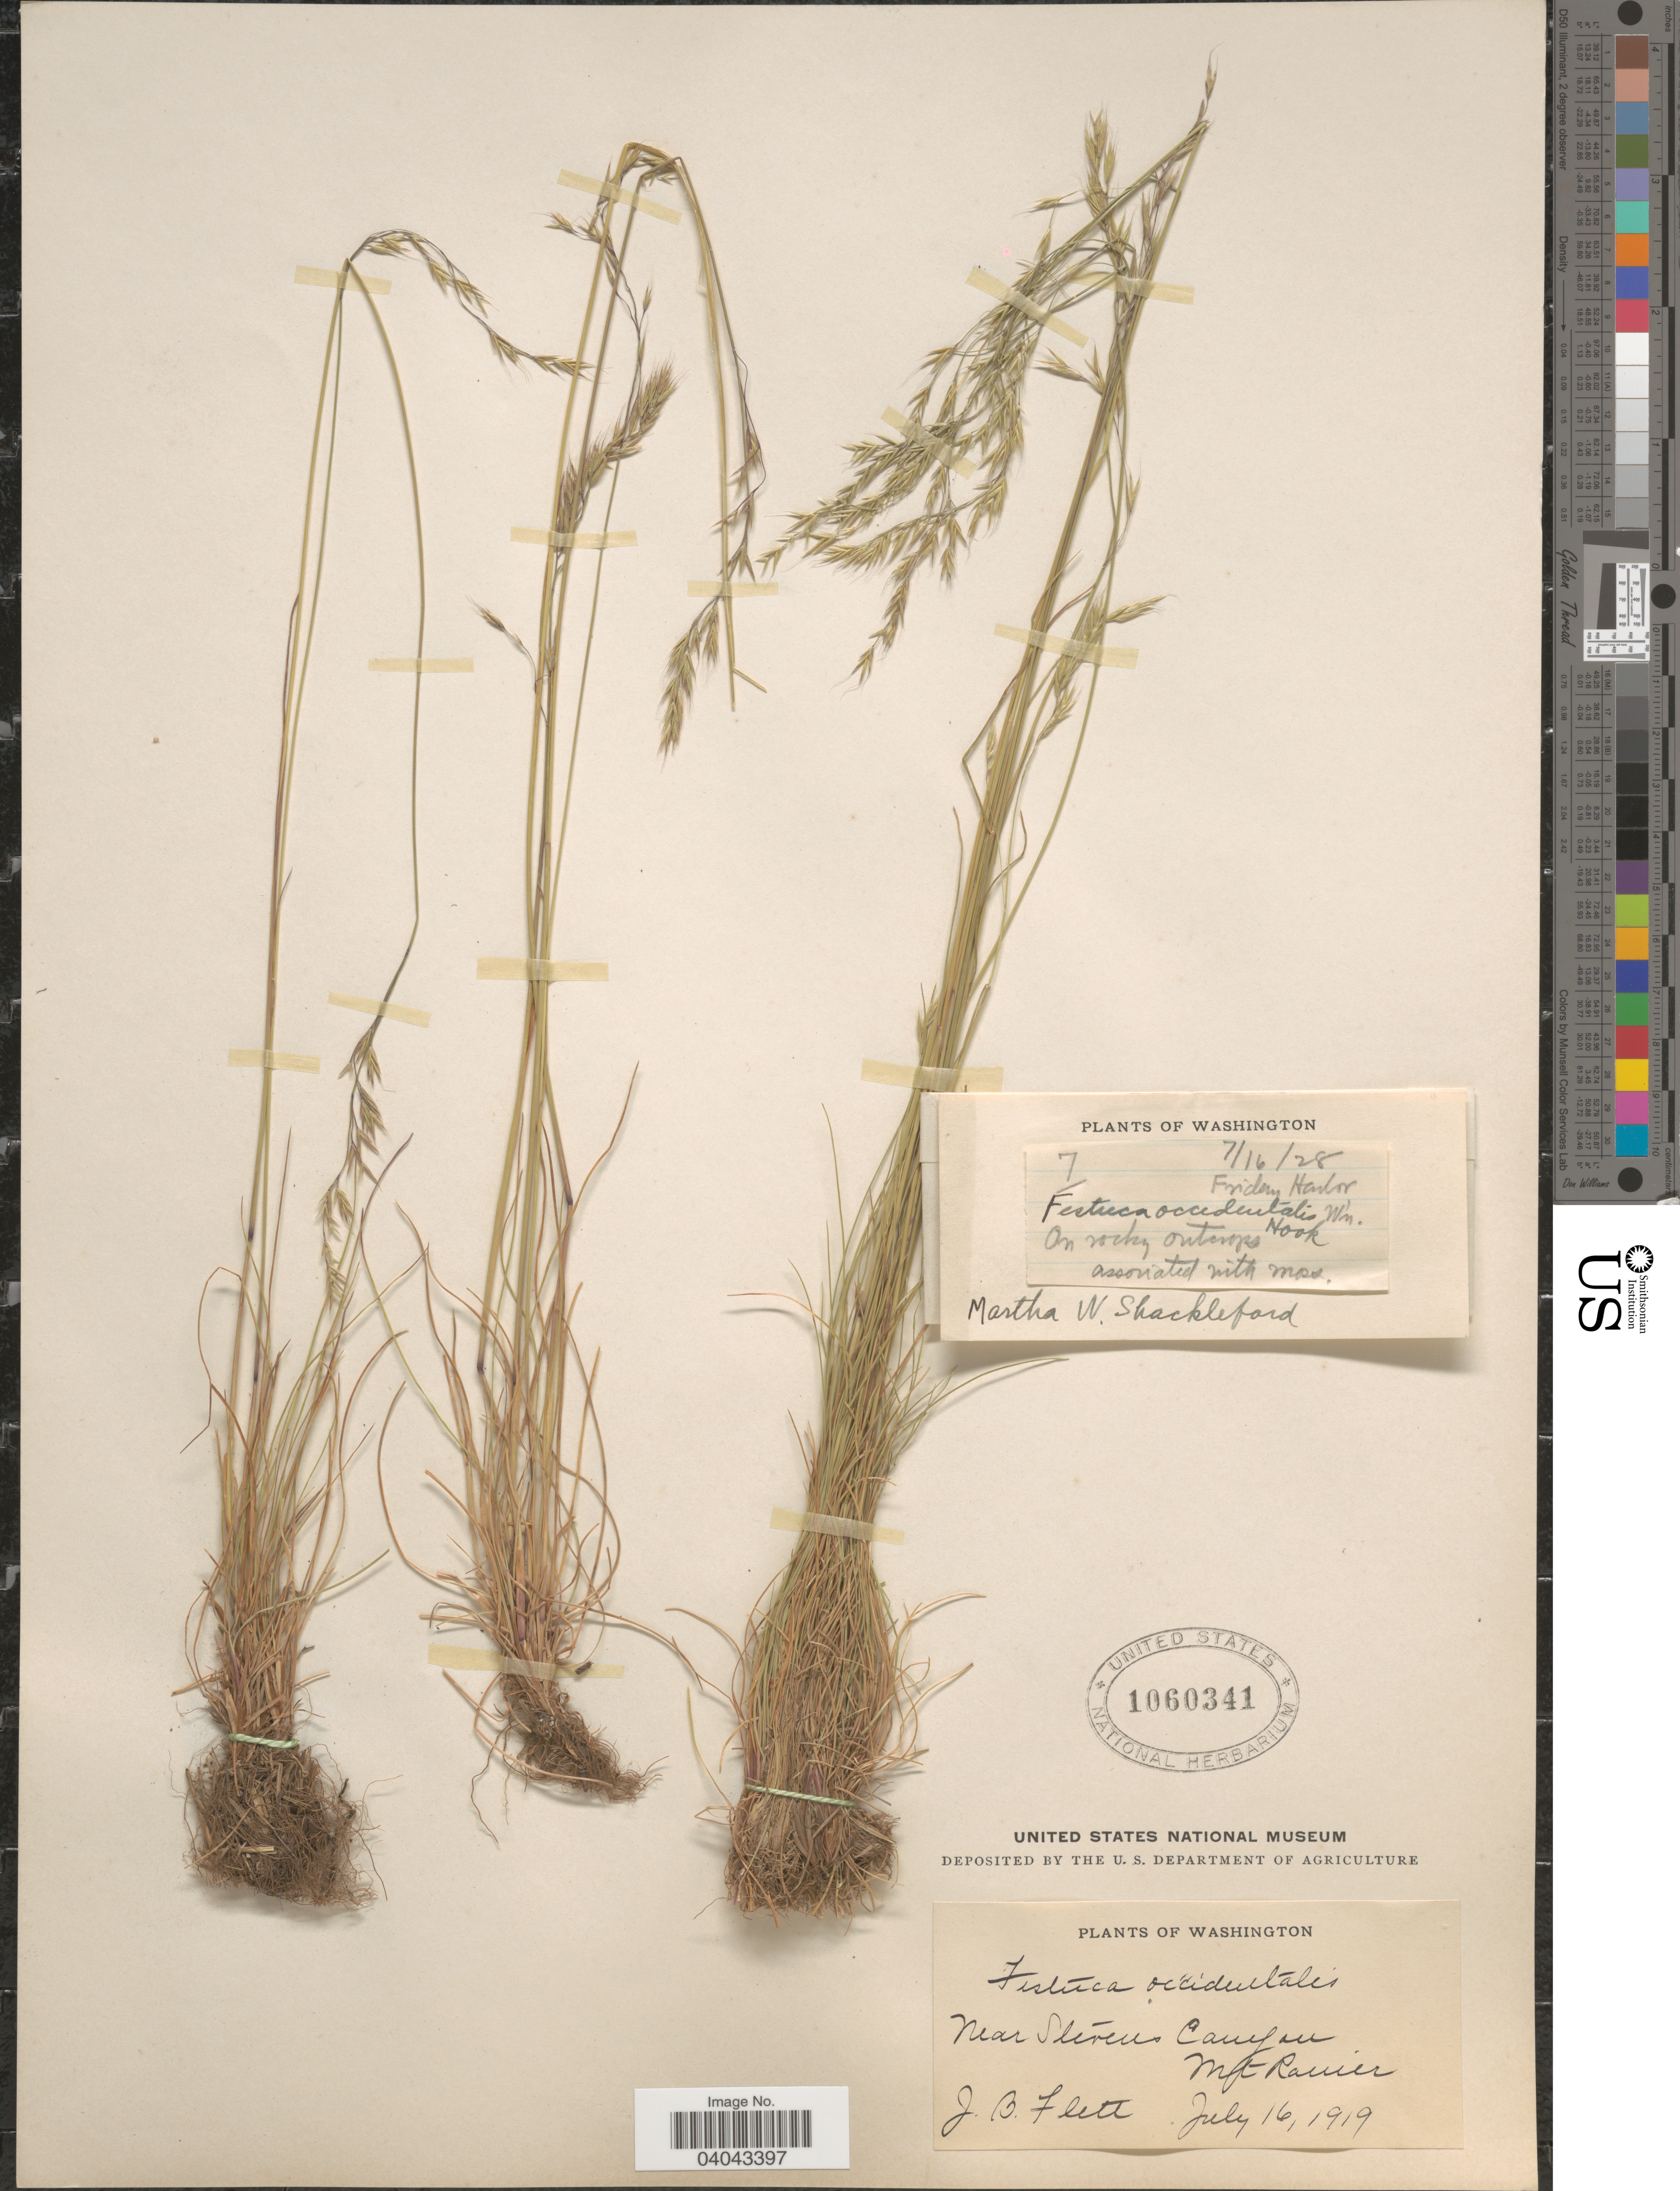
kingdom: Plantae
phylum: Tracheophyta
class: Liliopsida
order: Poales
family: Poaceae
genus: Festuca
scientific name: Festuca occidentalis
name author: Hook.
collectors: J. Flett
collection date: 1919-07-16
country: United States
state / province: Washington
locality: Near Stevens Canyon. Mt. Ranier.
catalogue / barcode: US 1060341